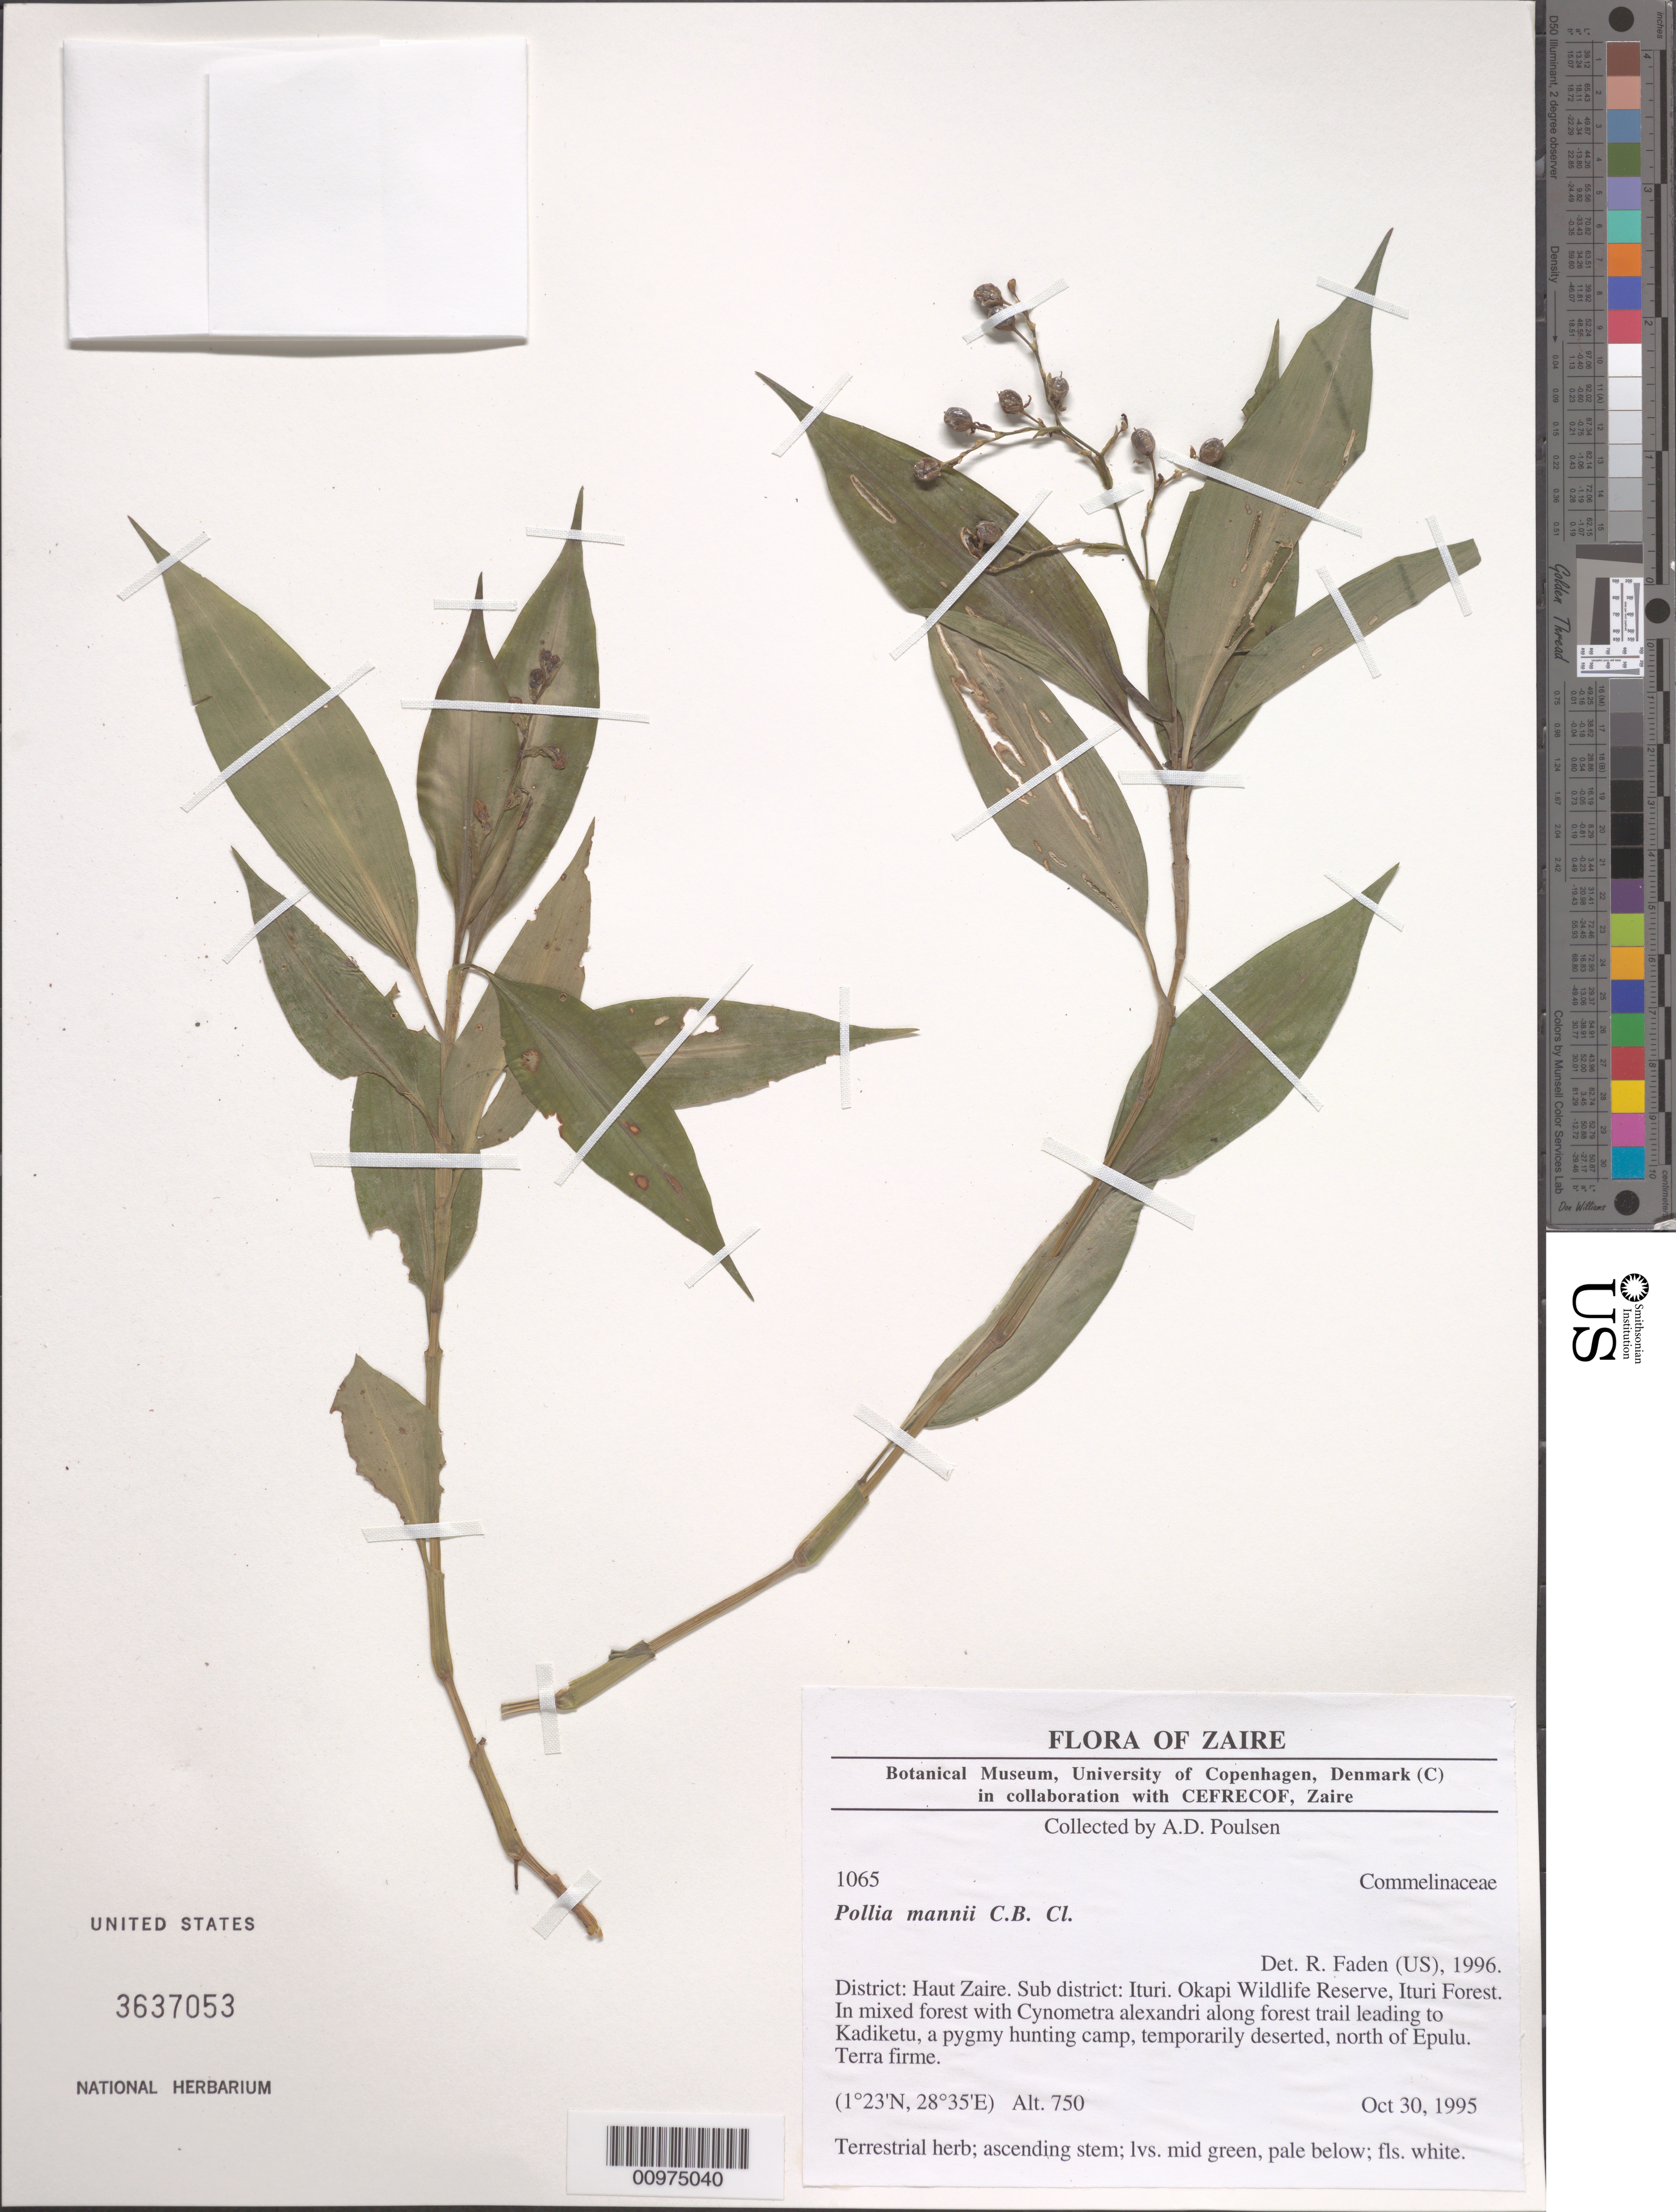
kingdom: Plantae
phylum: Tracheophyta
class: Liliopsida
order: Commelinales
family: Commelinaceae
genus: Pollia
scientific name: Pollia mannii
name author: C.B. Clarke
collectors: A. Poulsen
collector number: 1065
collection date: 1995-10-30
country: Congo, Democratic Republic of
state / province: Nord-Kivu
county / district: Ituri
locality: Okapi Wildlife Reserve, Ituri Forest. In mixed forest with Cynometra alesxandri along forest trail leading to Kadiketu, a pygmy hunting camp, temporarily deserted, north of Epulu.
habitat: Terra firme.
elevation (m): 750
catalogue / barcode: US 3637053